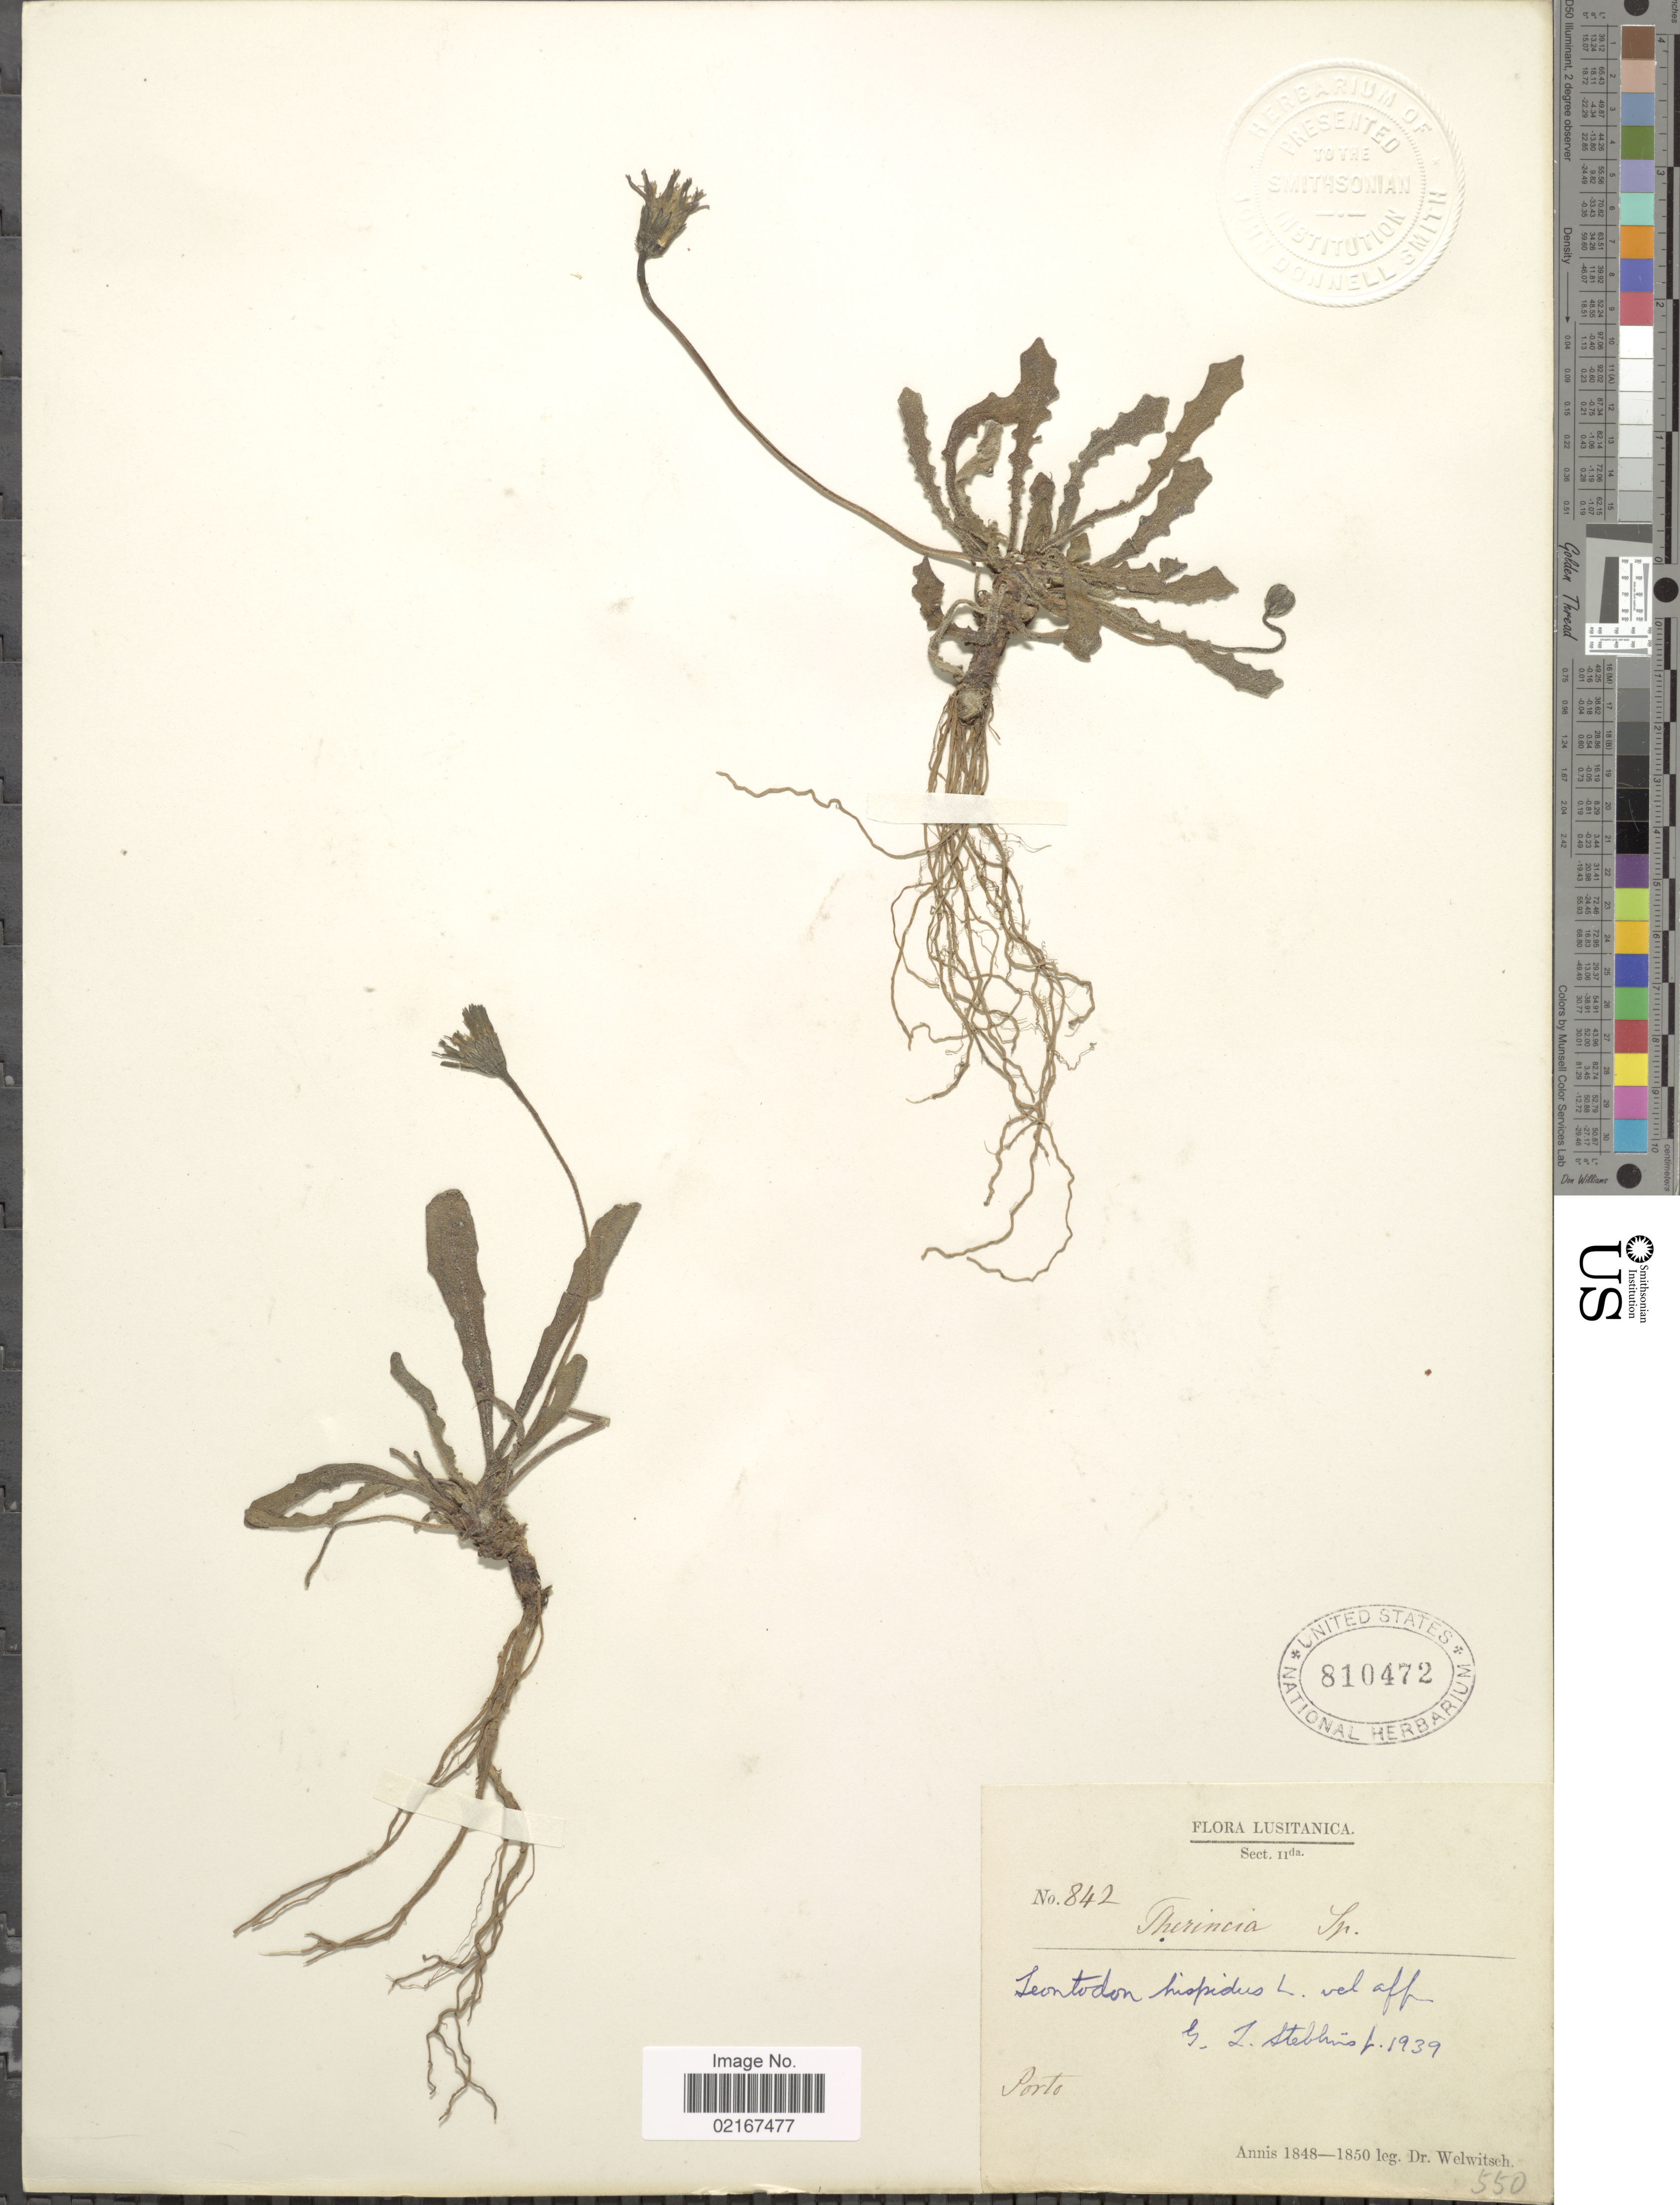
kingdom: Plantae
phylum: Tracheophyta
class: Magnoliopsida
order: Asterales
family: Asteraceae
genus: Leontodon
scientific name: Leontodon hispidus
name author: L.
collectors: -. Welwitsch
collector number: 842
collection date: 1848/1850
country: Portugal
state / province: Porto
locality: Lusitanica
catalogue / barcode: US 810472